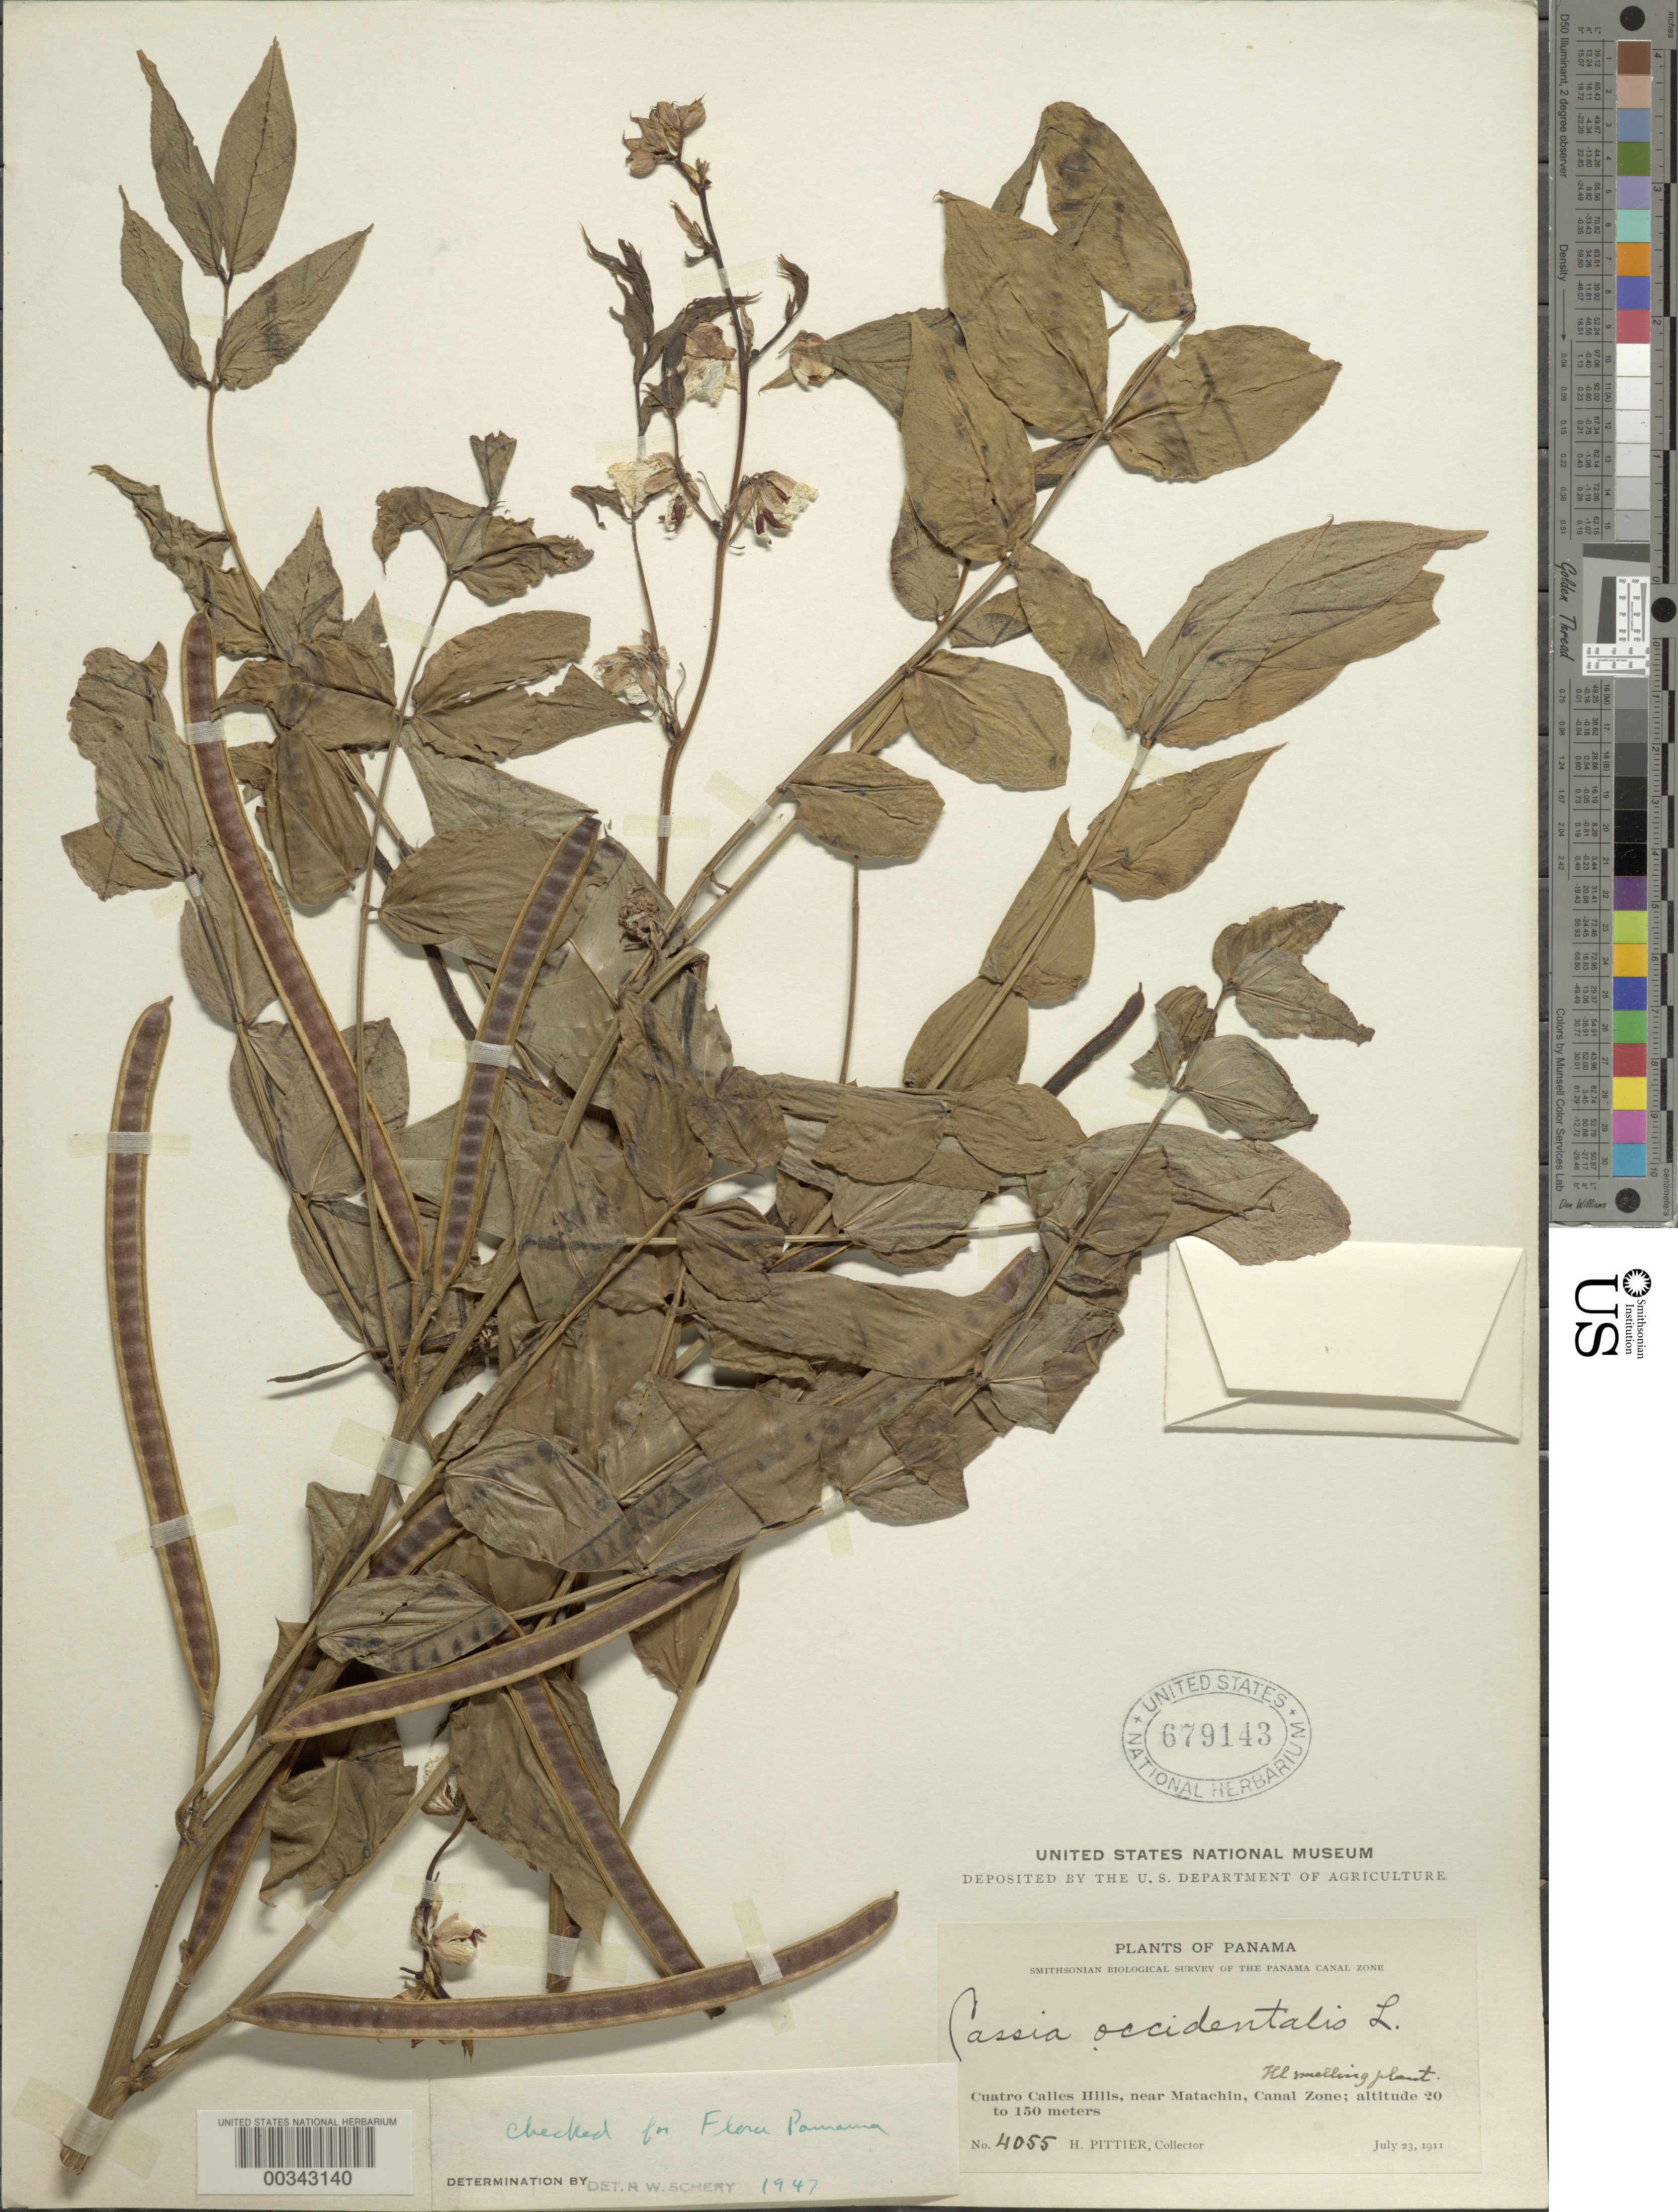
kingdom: Plantae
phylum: Tracheophyta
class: Magnoliopsida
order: Fabales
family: Fabaceae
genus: Senna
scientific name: Senna occidentalis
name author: (L.) Link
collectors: H. F. Pittier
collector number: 4055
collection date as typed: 23 Jul 1911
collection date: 1911-07-23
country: Panama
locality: Cuatro Calles Hills, near Matachin.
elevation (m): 20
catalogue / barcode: US 679143